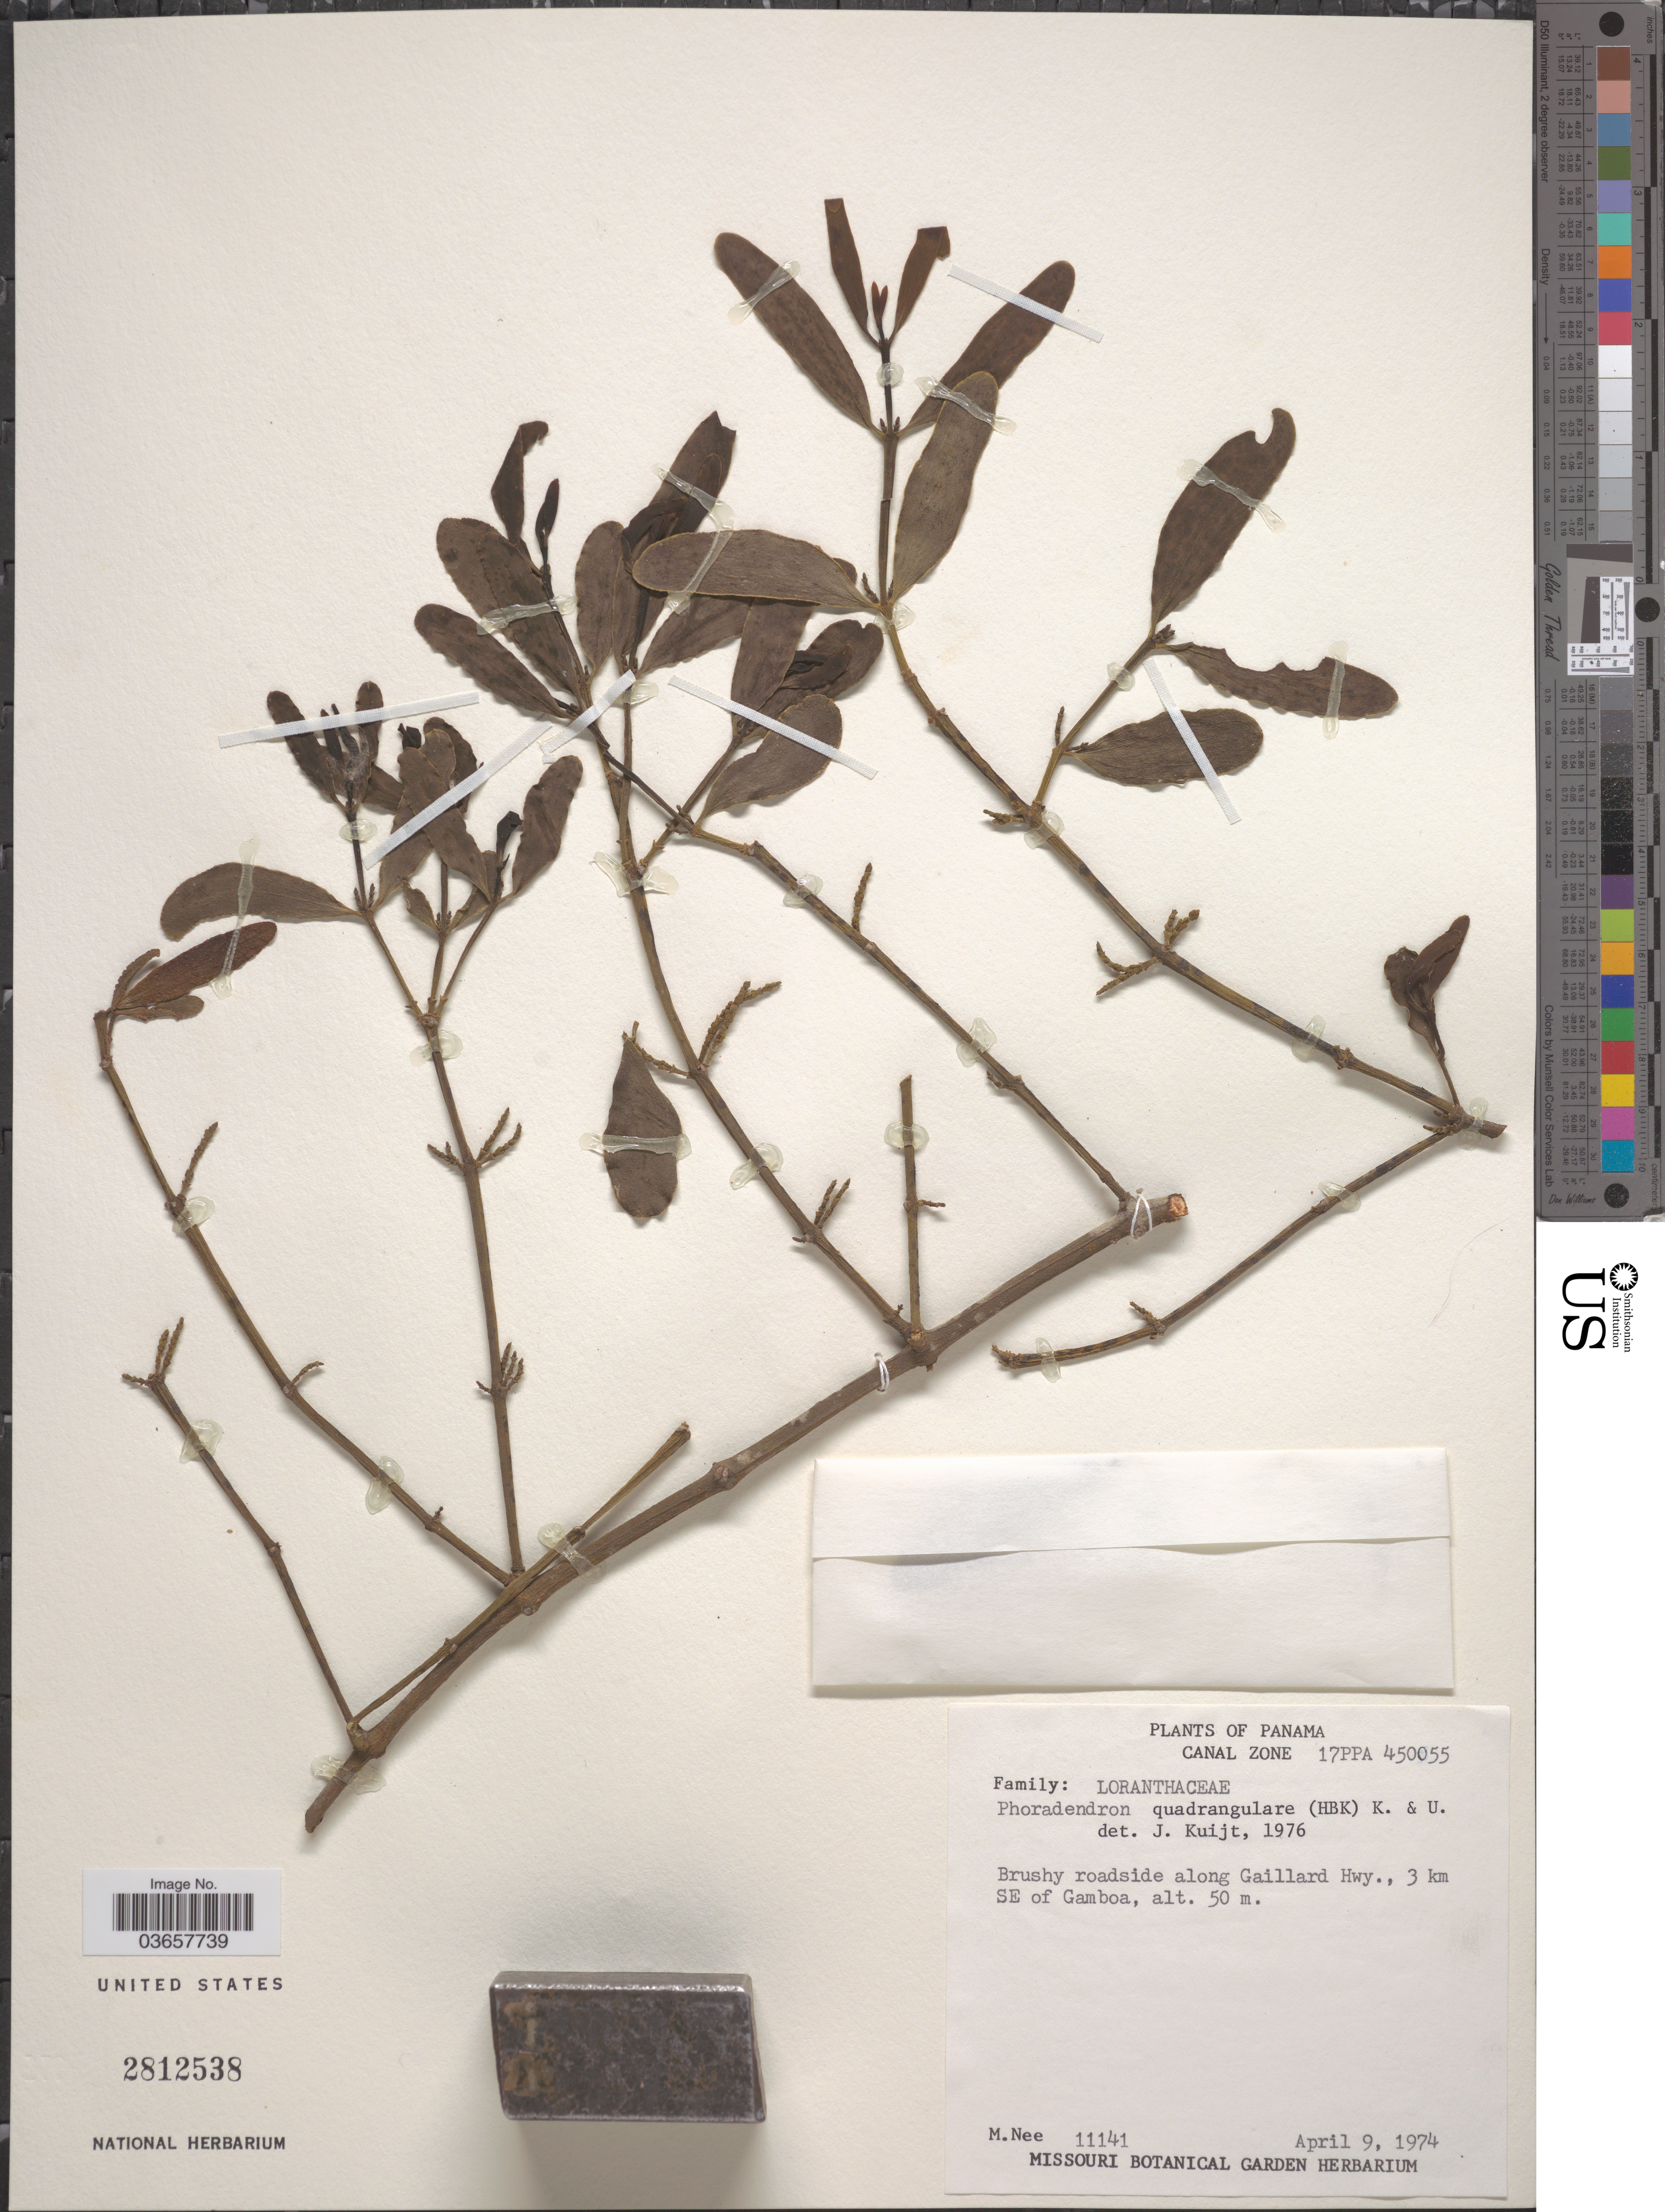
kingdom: Plantae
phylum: Tracheophyta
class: Magnoliopsida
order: Santalales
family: Viscaceae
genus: Phoradendron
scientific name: Phoradendron quadrangulare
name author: (Kunth) Griseb.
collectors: M. Nee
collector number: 11141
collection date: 1974-04-09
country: Panama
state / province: Colón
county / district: Canal Zone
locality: Canal Zone. Brushy roadside along Gaillard Hwy., 3 km SE of Gamboa.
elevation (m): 50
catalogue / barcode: US 2812538